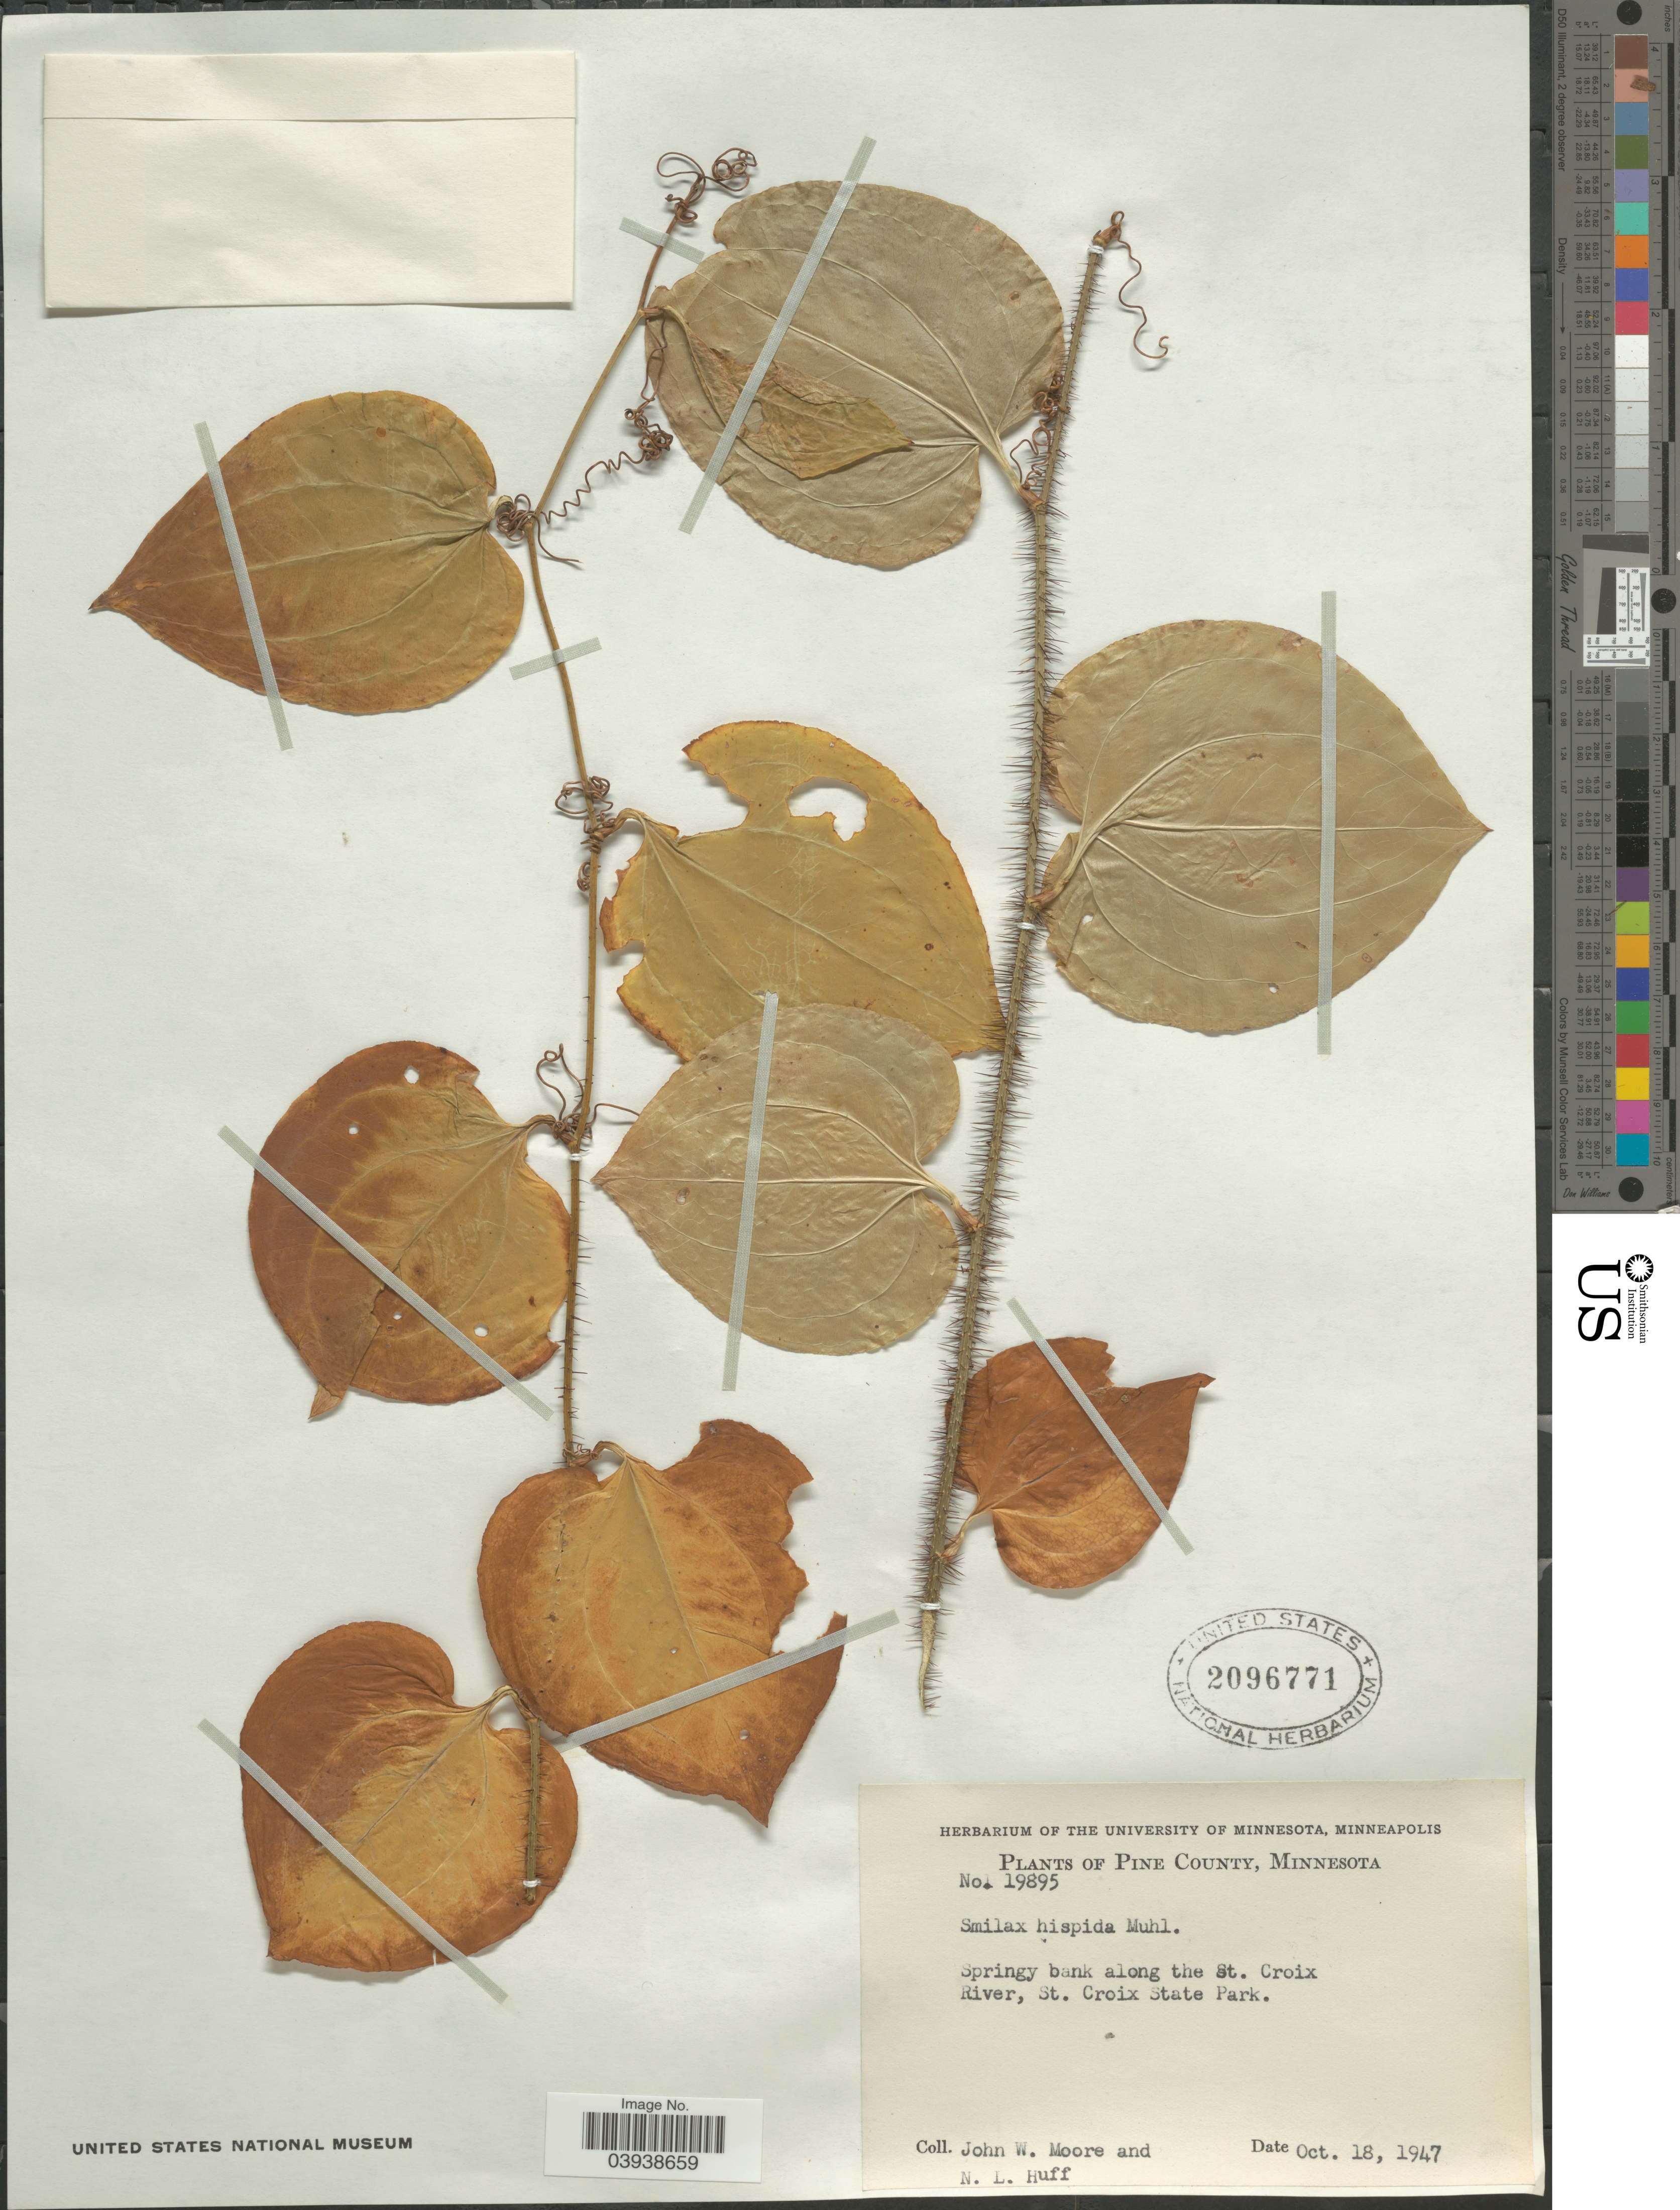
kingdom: Plantae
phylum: Tracheophyta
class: Liliopsida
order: Liliales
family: Smilacaceae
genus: Smilax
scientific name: Smilax hispida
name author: Raf.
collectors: J. Moore & N. Huff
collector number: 19895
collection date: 1947-10-18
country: United States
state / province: Minnesota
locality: Pine County. Springy bank along the St. Croix River, St. Croix State Park.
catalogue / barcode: US 2096771